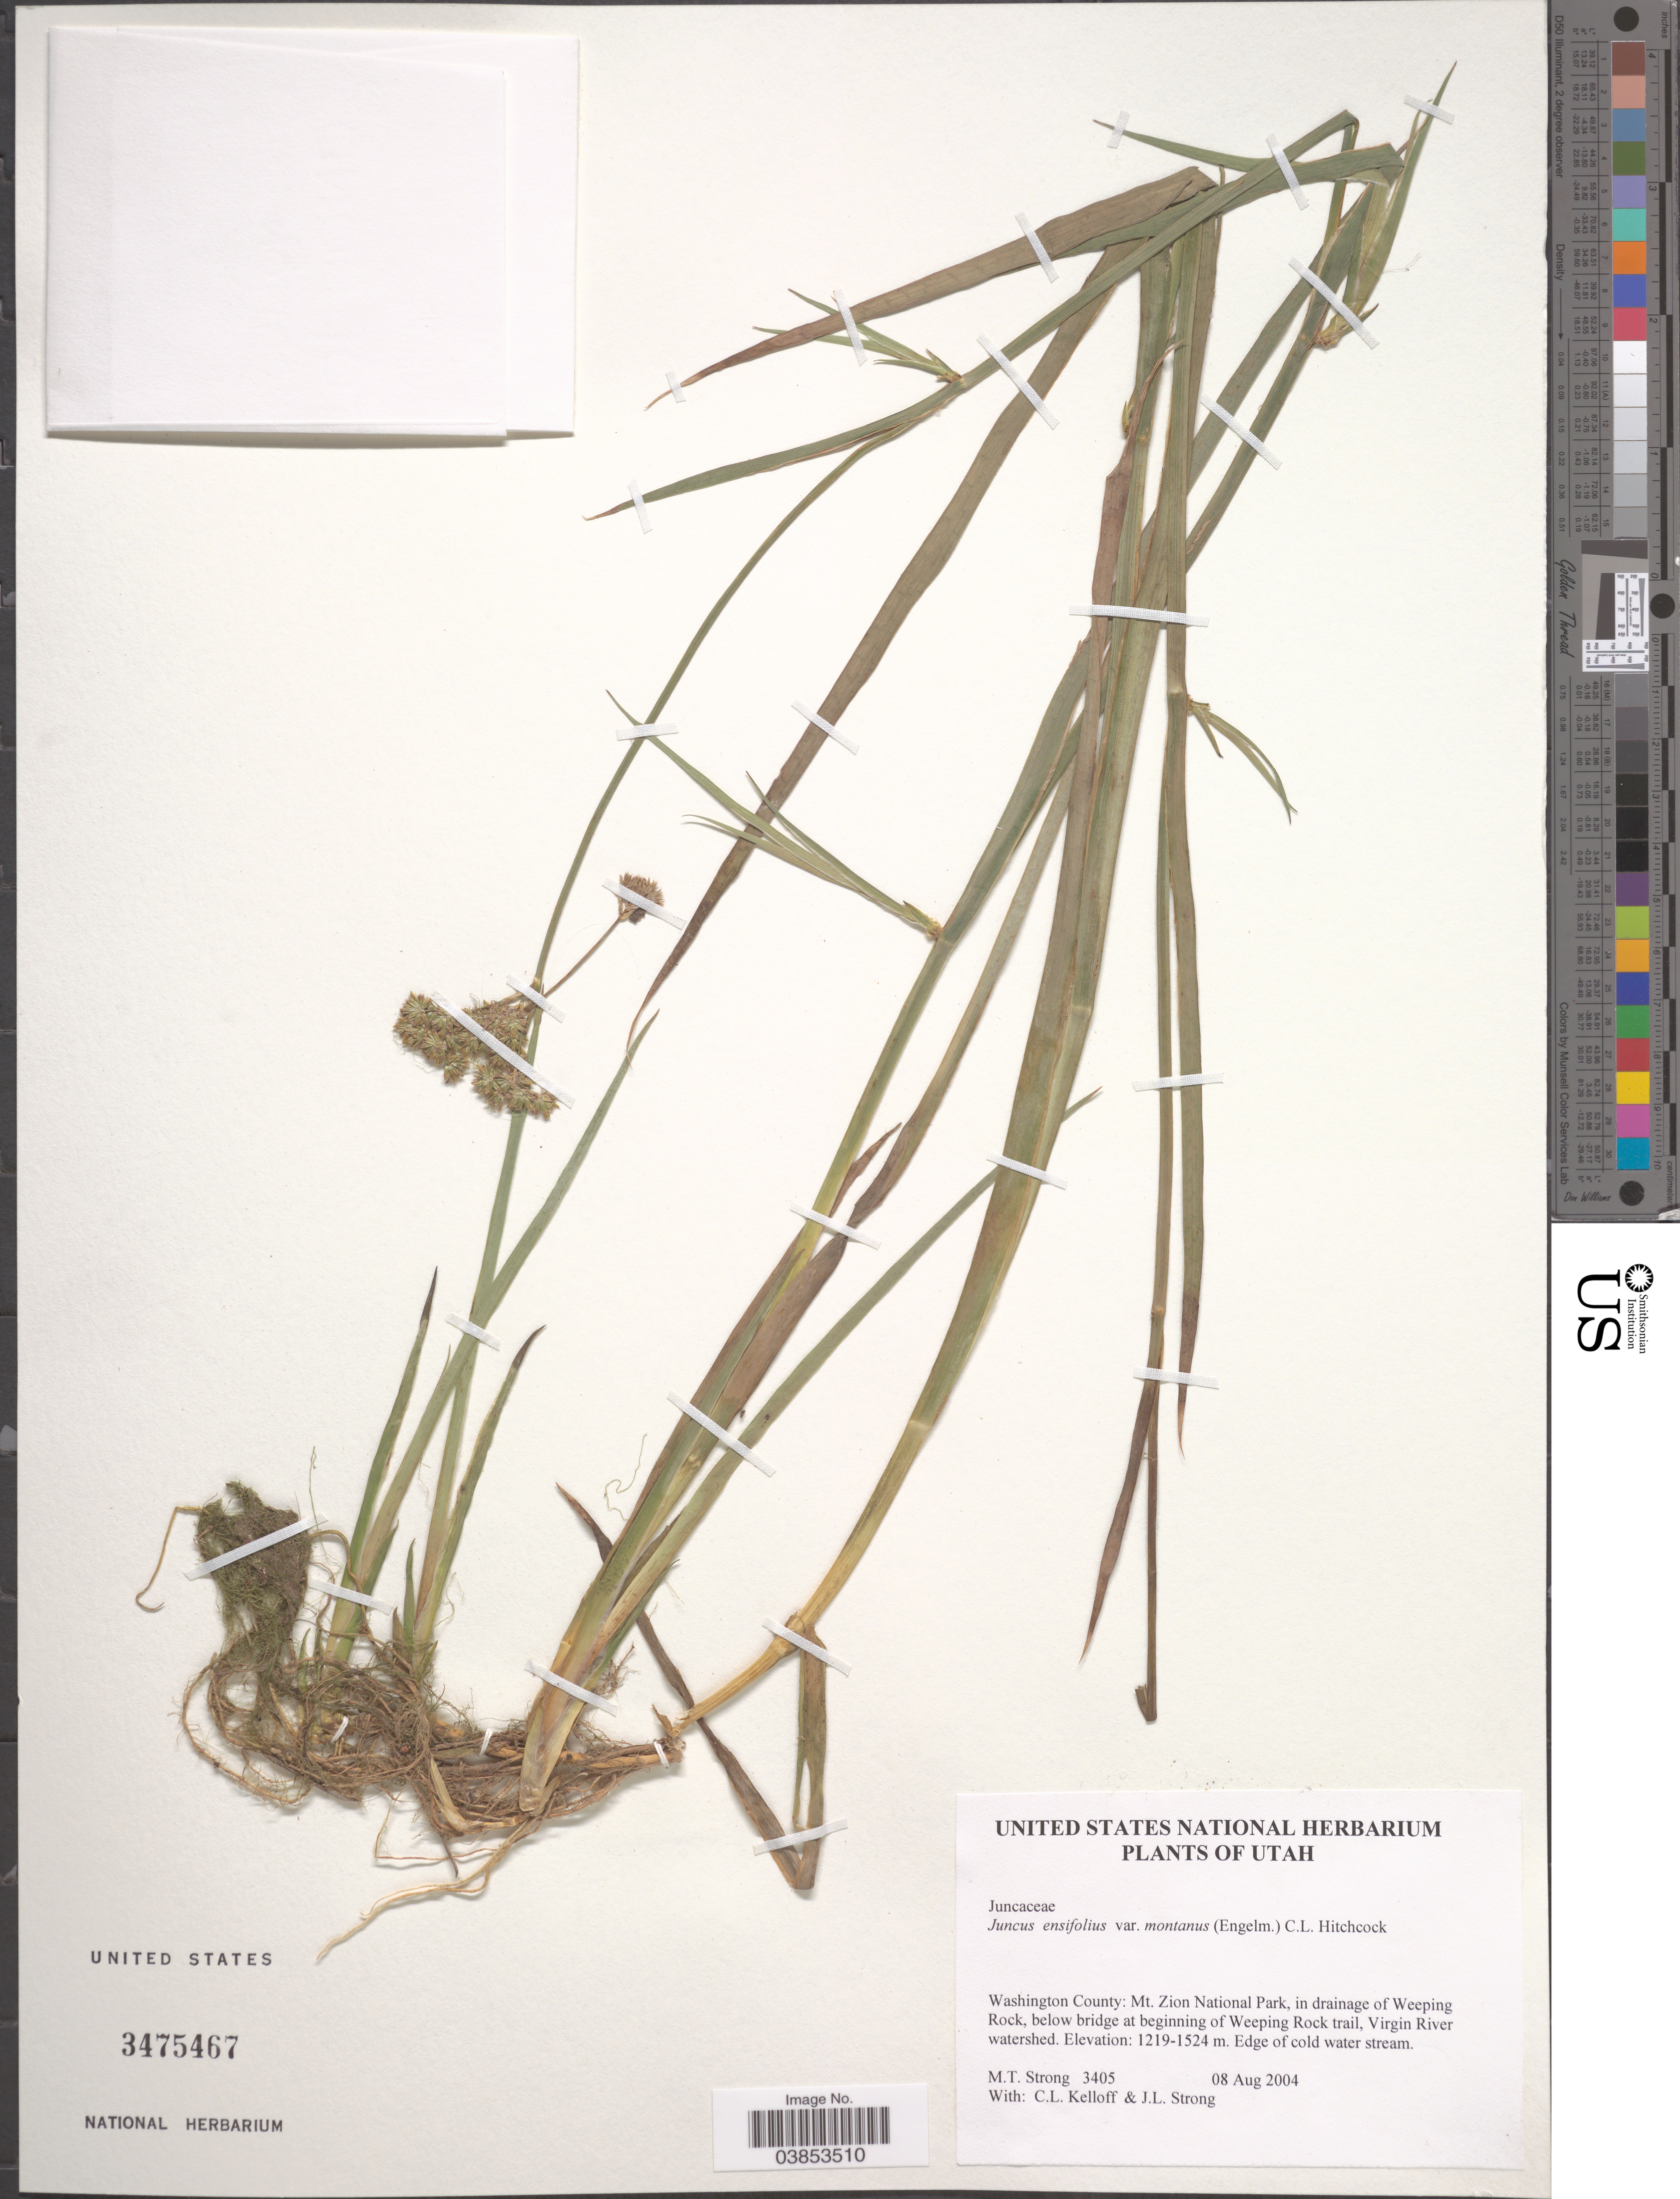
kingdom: Plantae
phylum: Tracheophyta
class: Liliopsida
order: Poales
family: Juncaceae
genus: Juncus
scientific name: Juncus ensifolius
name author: Wikstr.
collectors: M. T. Strong, C. L. Kelloff & J. L. Strong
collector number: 3405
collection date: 2004-08-08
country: United States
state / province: Utah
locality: Washington County: Mt. Zion National Park, in drainage of Weeping Rock, below bridge at beginning of Weeping Rock trail, Virgin River watershed.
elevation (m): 1219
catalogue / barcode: US 3475467